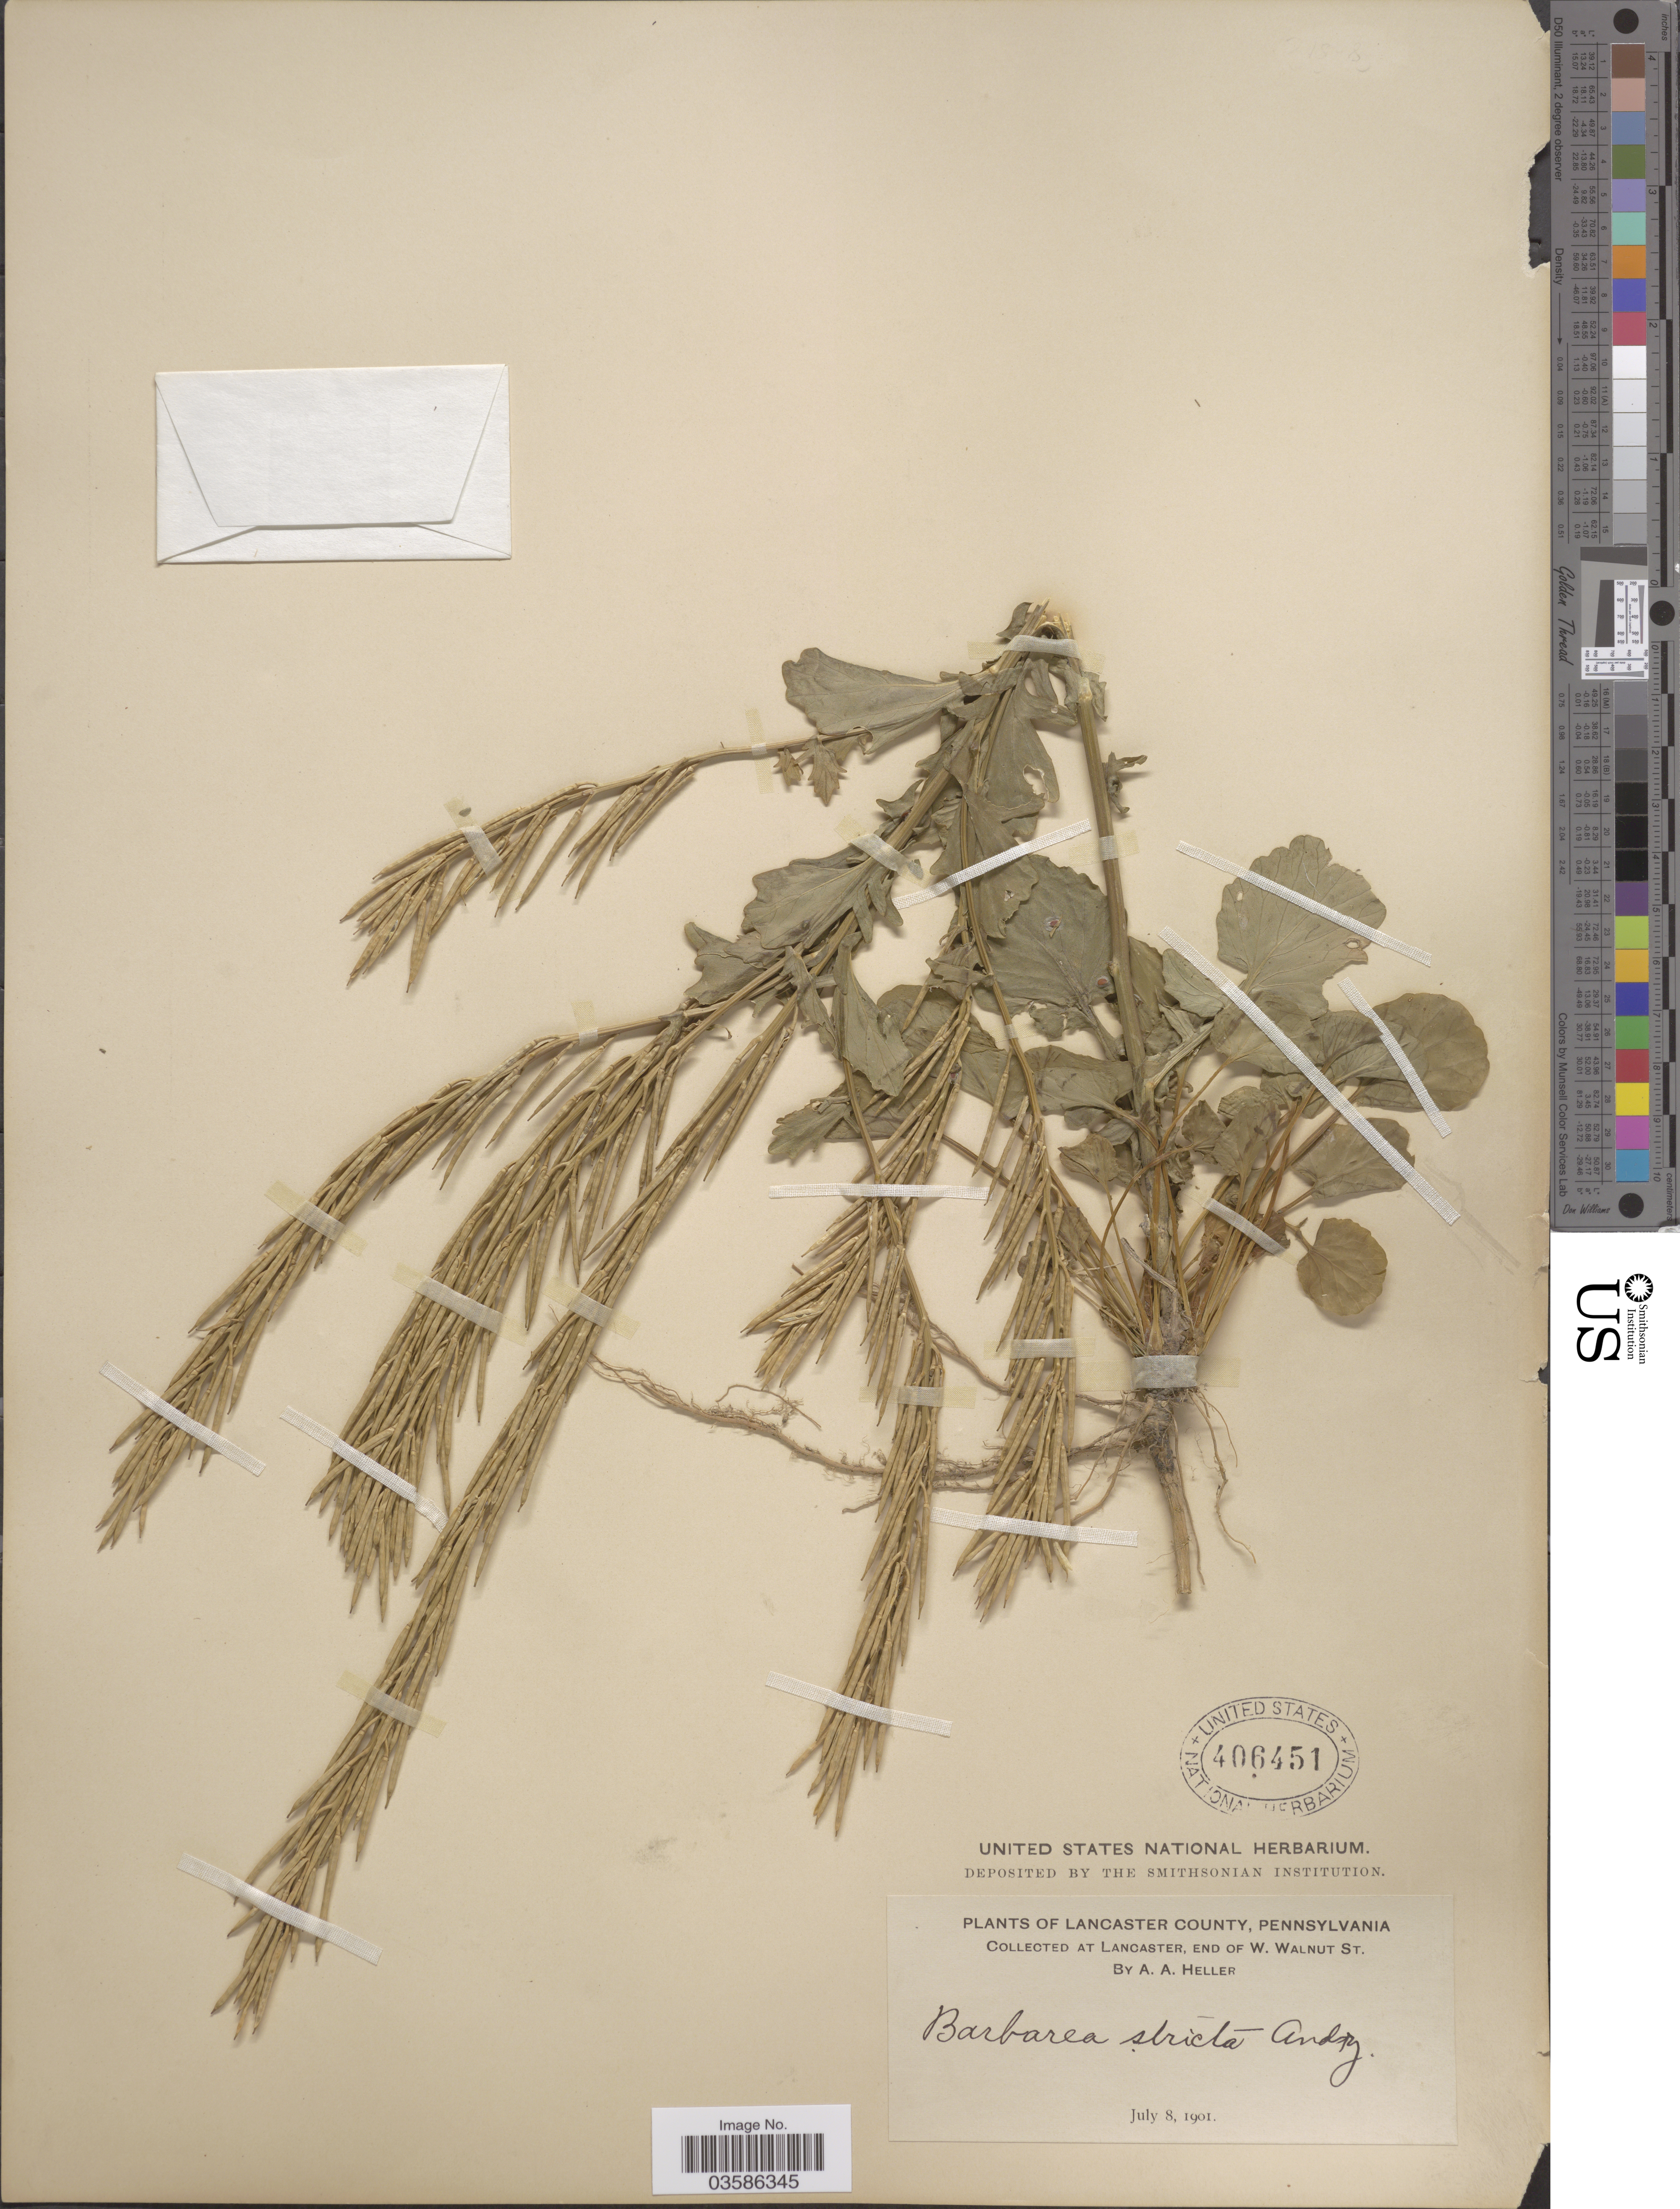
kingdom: Plantae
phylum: Tracheophyta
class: Magnoliopsida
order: Brassicales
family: Brassicaceae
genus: Barbarea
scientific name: Barbarea orthoceras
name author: Ledeb.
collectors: A. A. Heller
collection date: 1901-07-08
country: United States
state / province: Pennsylvania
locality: Lancaster County. Lancaster, end of W. Walnut St.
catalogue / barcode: US 406451